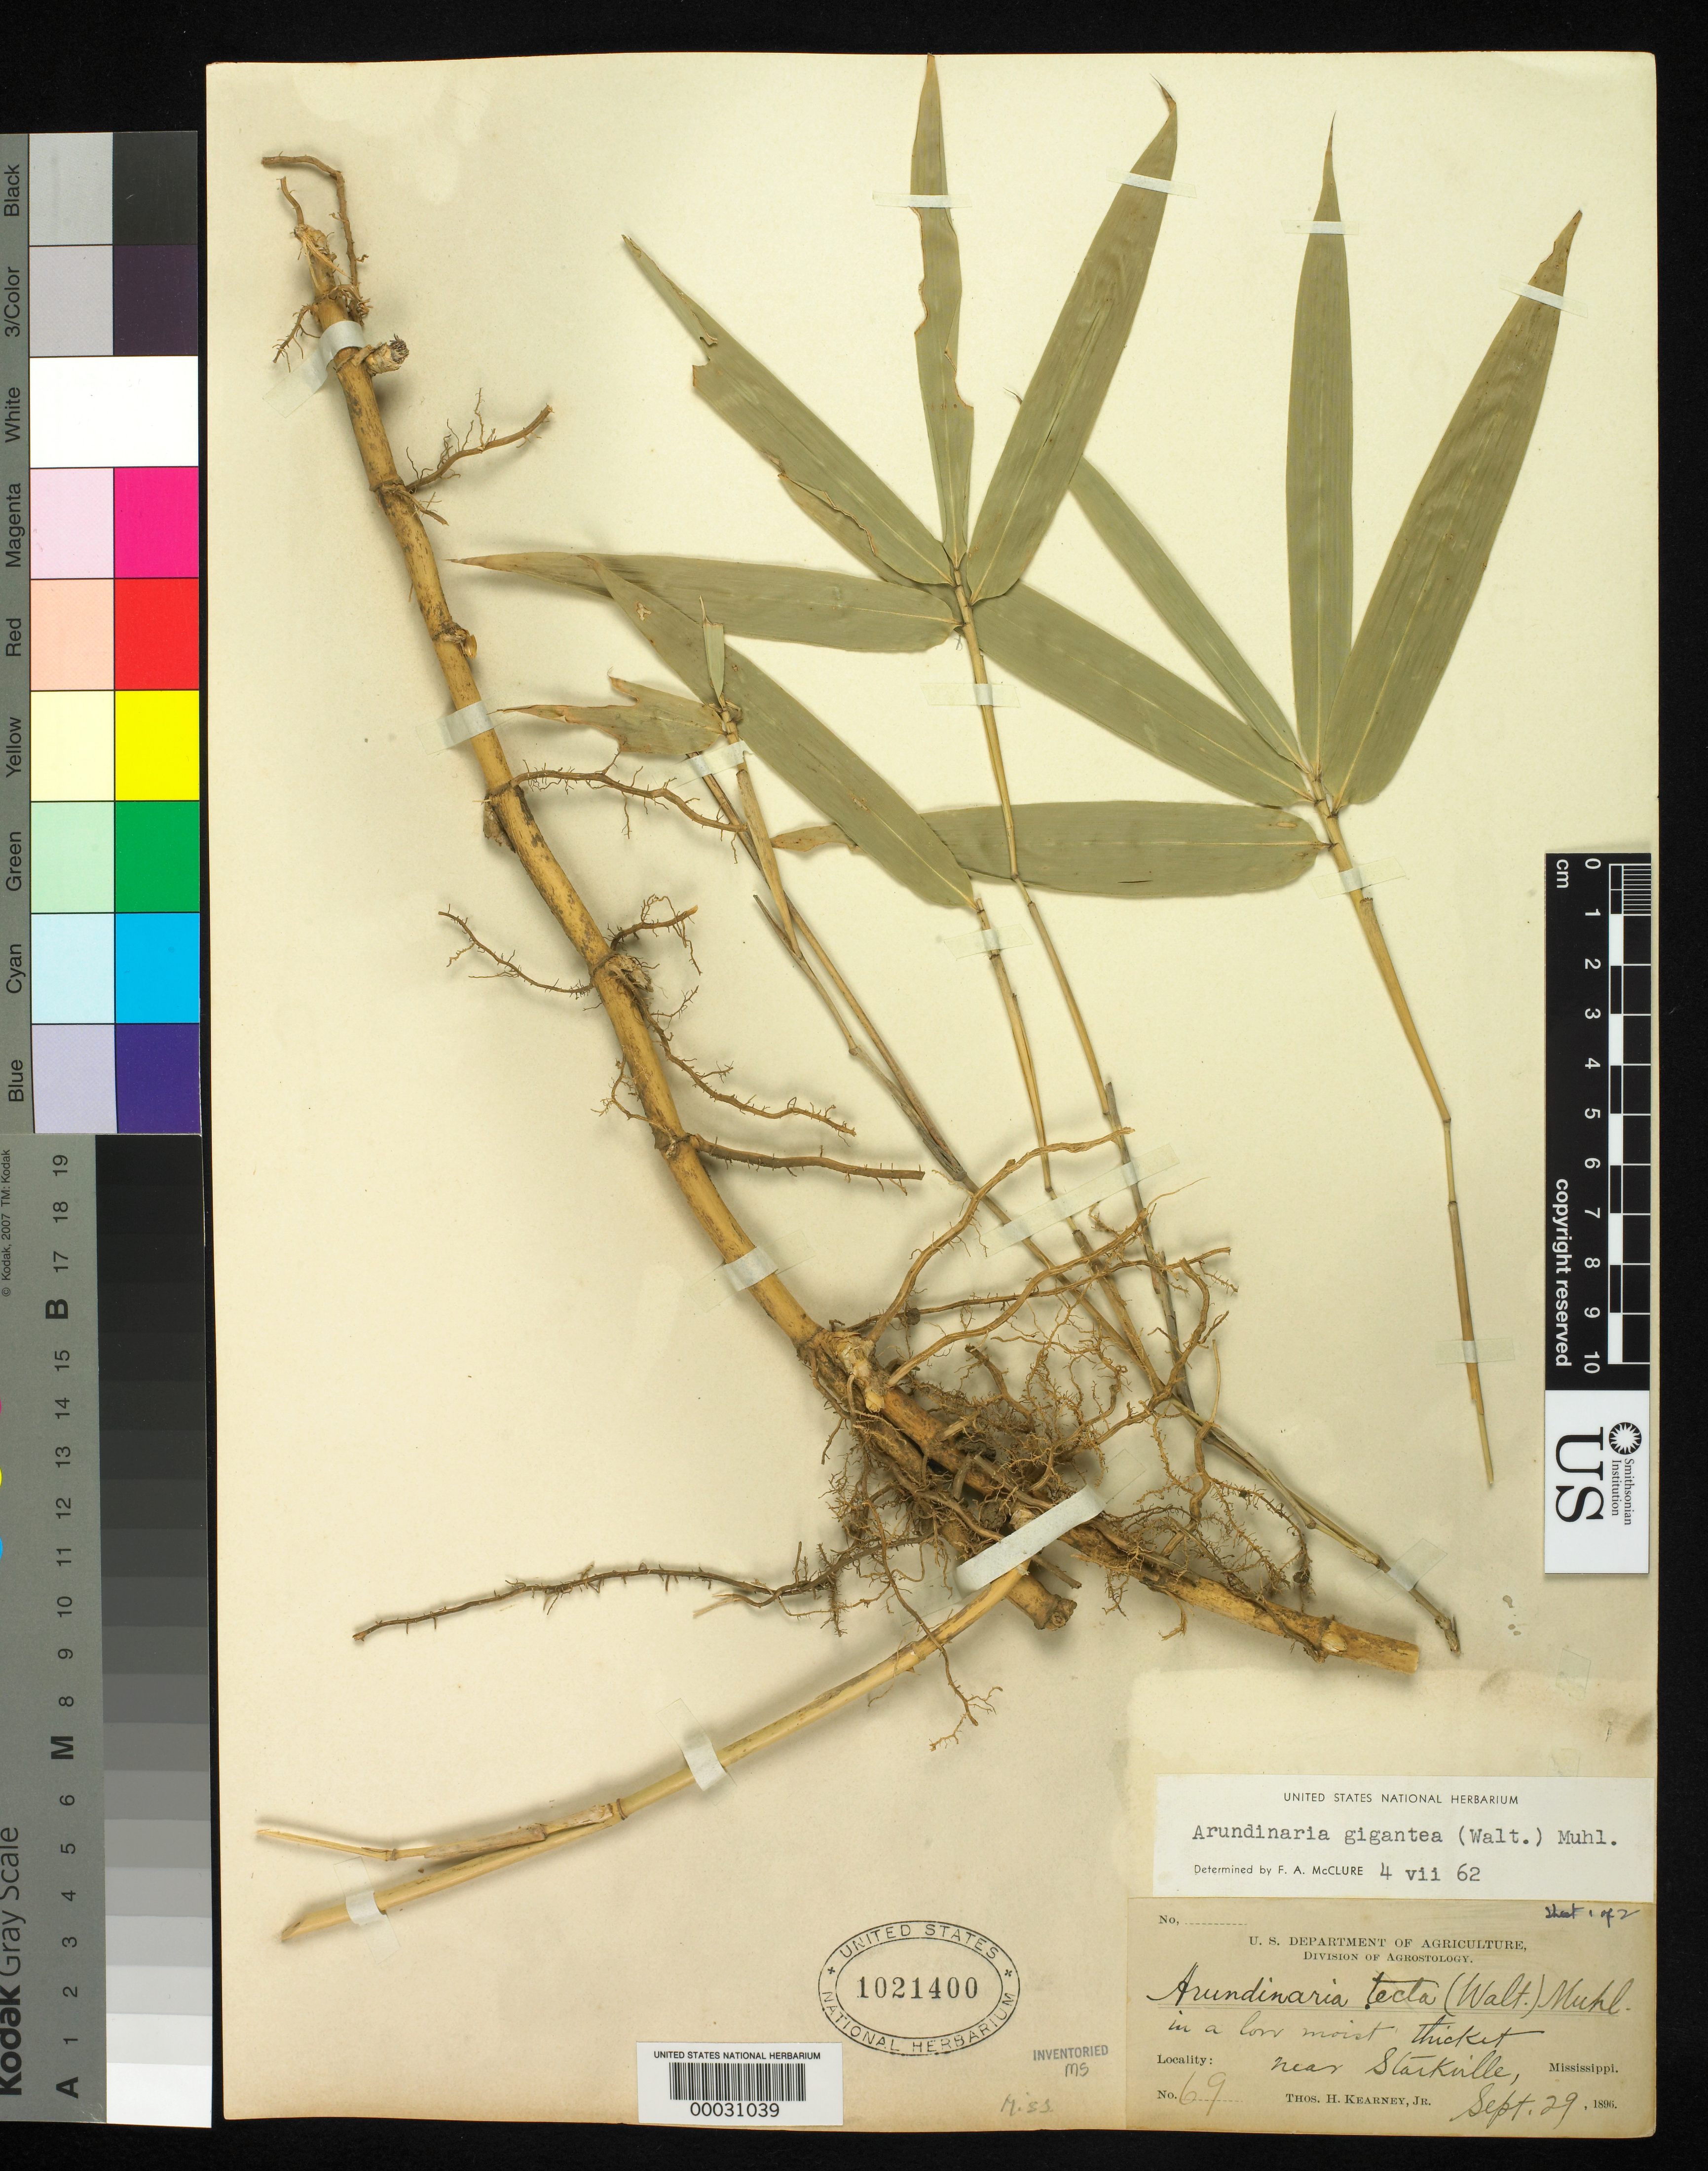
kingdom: Plantae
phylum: Tracheophyta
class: Liliopsida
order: Poales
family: Poaceae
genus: Arundinaria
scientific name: Arundinaria gigantea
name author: (Walter) Muhl.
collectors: T. H. Kearney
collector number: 69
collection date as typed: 29 Sep 1896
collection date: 1896-09-29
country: United States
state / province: Mississippi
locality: Starkville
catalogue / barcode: US 1021400